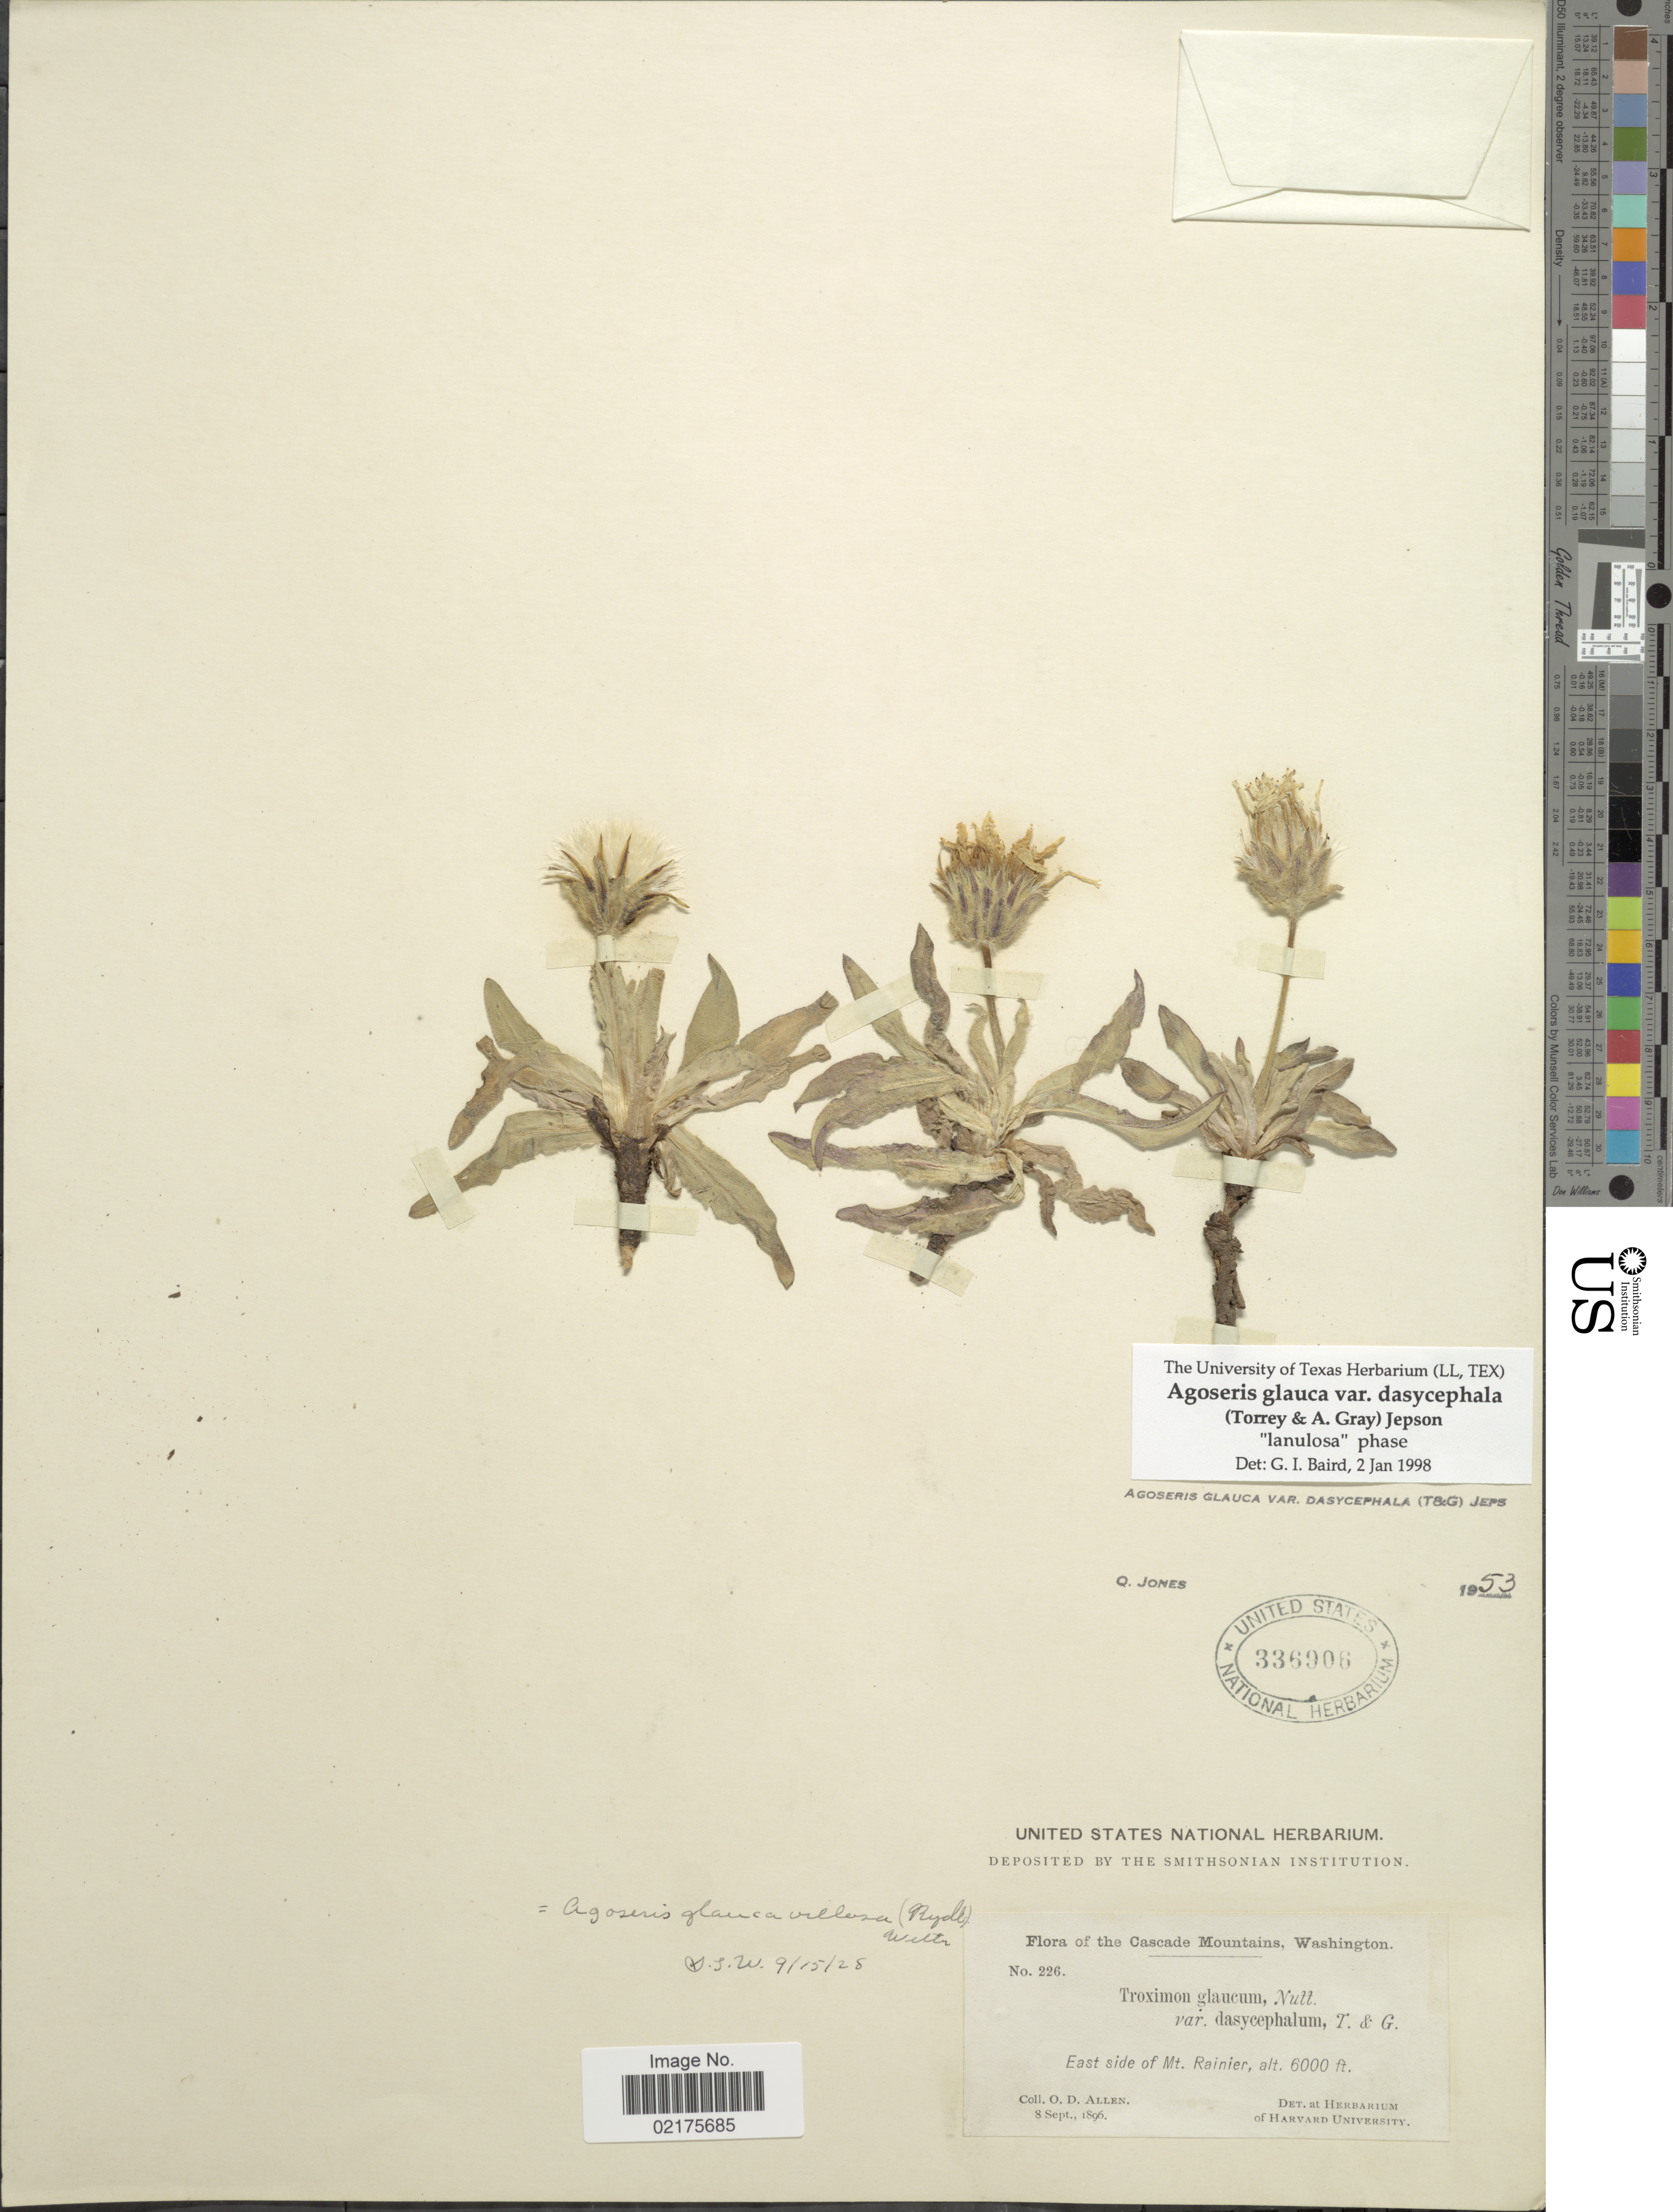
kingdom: Plantae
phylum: Tracheophyta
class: Magnoliopsida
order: Asterales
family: Asteraceae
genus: Agoseris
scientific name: Agoseris glauca var. dasycephala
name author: (Torr. & A. Gray) Jeps.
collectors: O. D. Allen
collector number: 226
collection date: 1896-09-08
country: United States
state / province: Washington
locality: Cascade Mountains, East side of Mt. Rainer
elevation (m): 1829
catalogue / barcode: US 336906